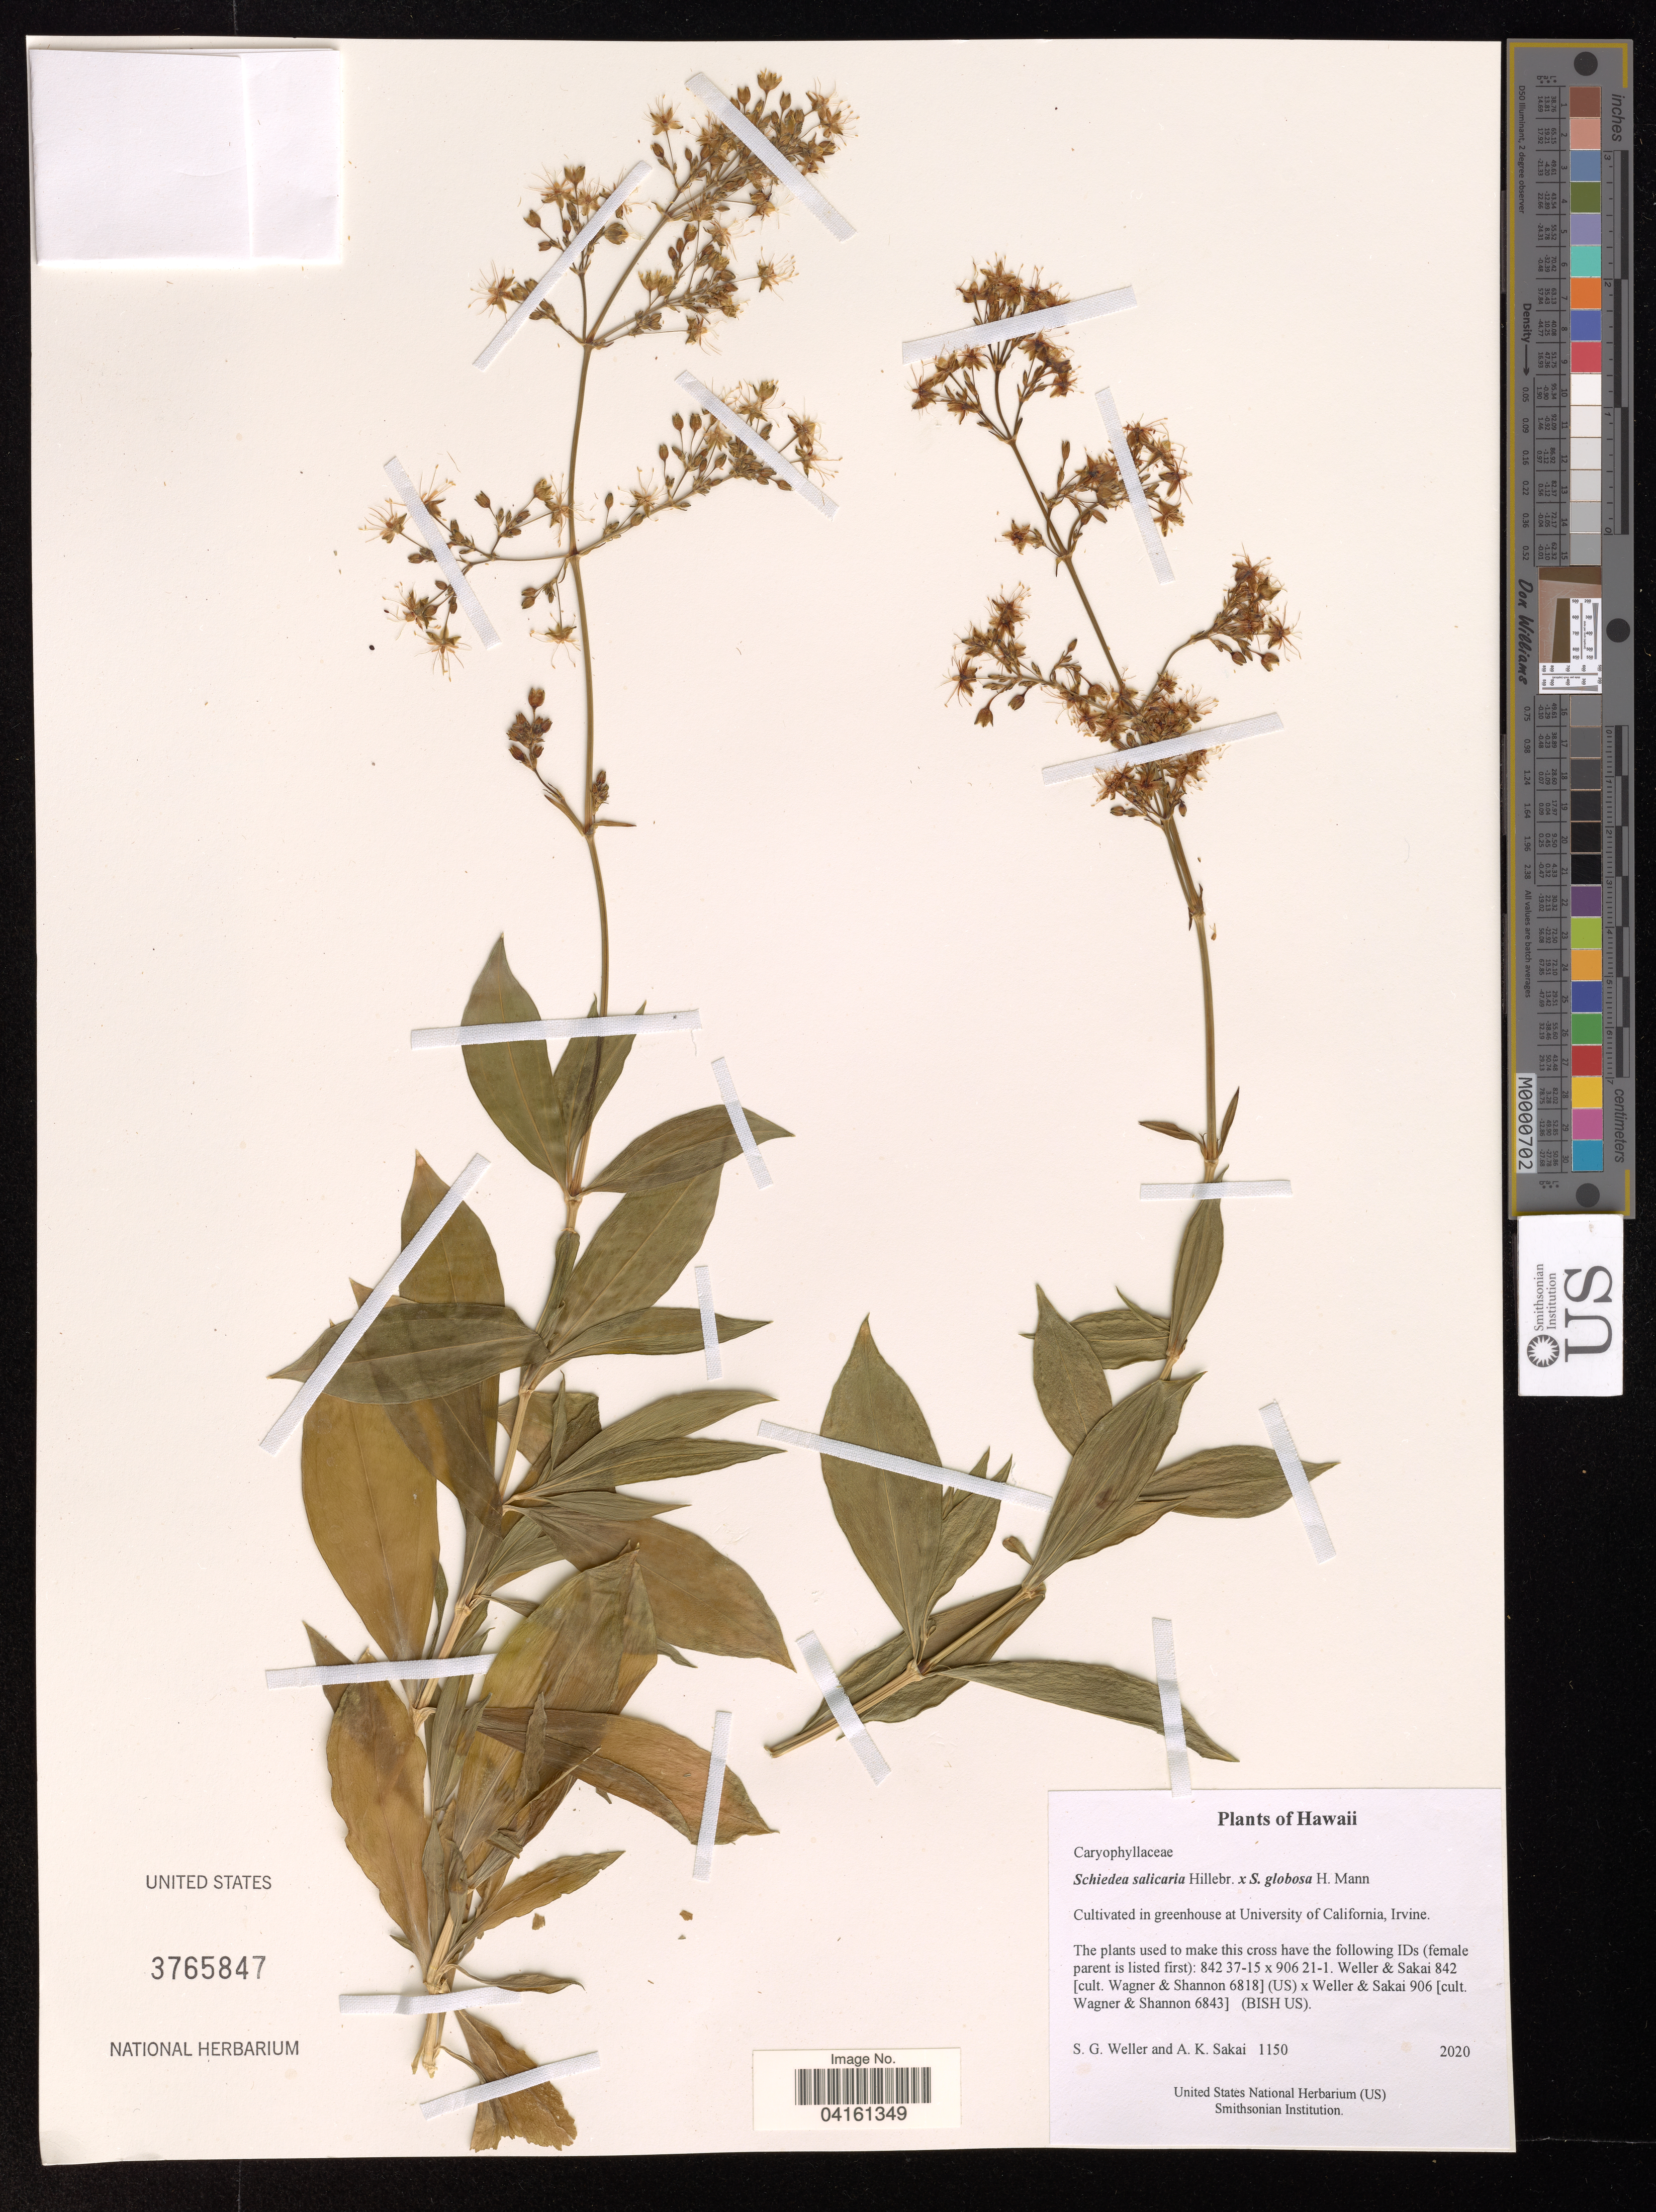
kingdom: Plantae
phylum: Tracheophyta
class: Magnoliopsida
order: Caryophyllales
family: Caryophyllaceae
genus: Schiedea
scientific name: Schiedea globosa x S. salicaria Hillebr.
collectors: S. G. Weller & A. Sakai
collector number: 1150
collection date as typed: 2020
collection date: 2020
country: United States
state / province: California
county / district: Orange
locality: Cultivated in greenhouse at University of California, Irvine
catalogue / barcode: US 3765847